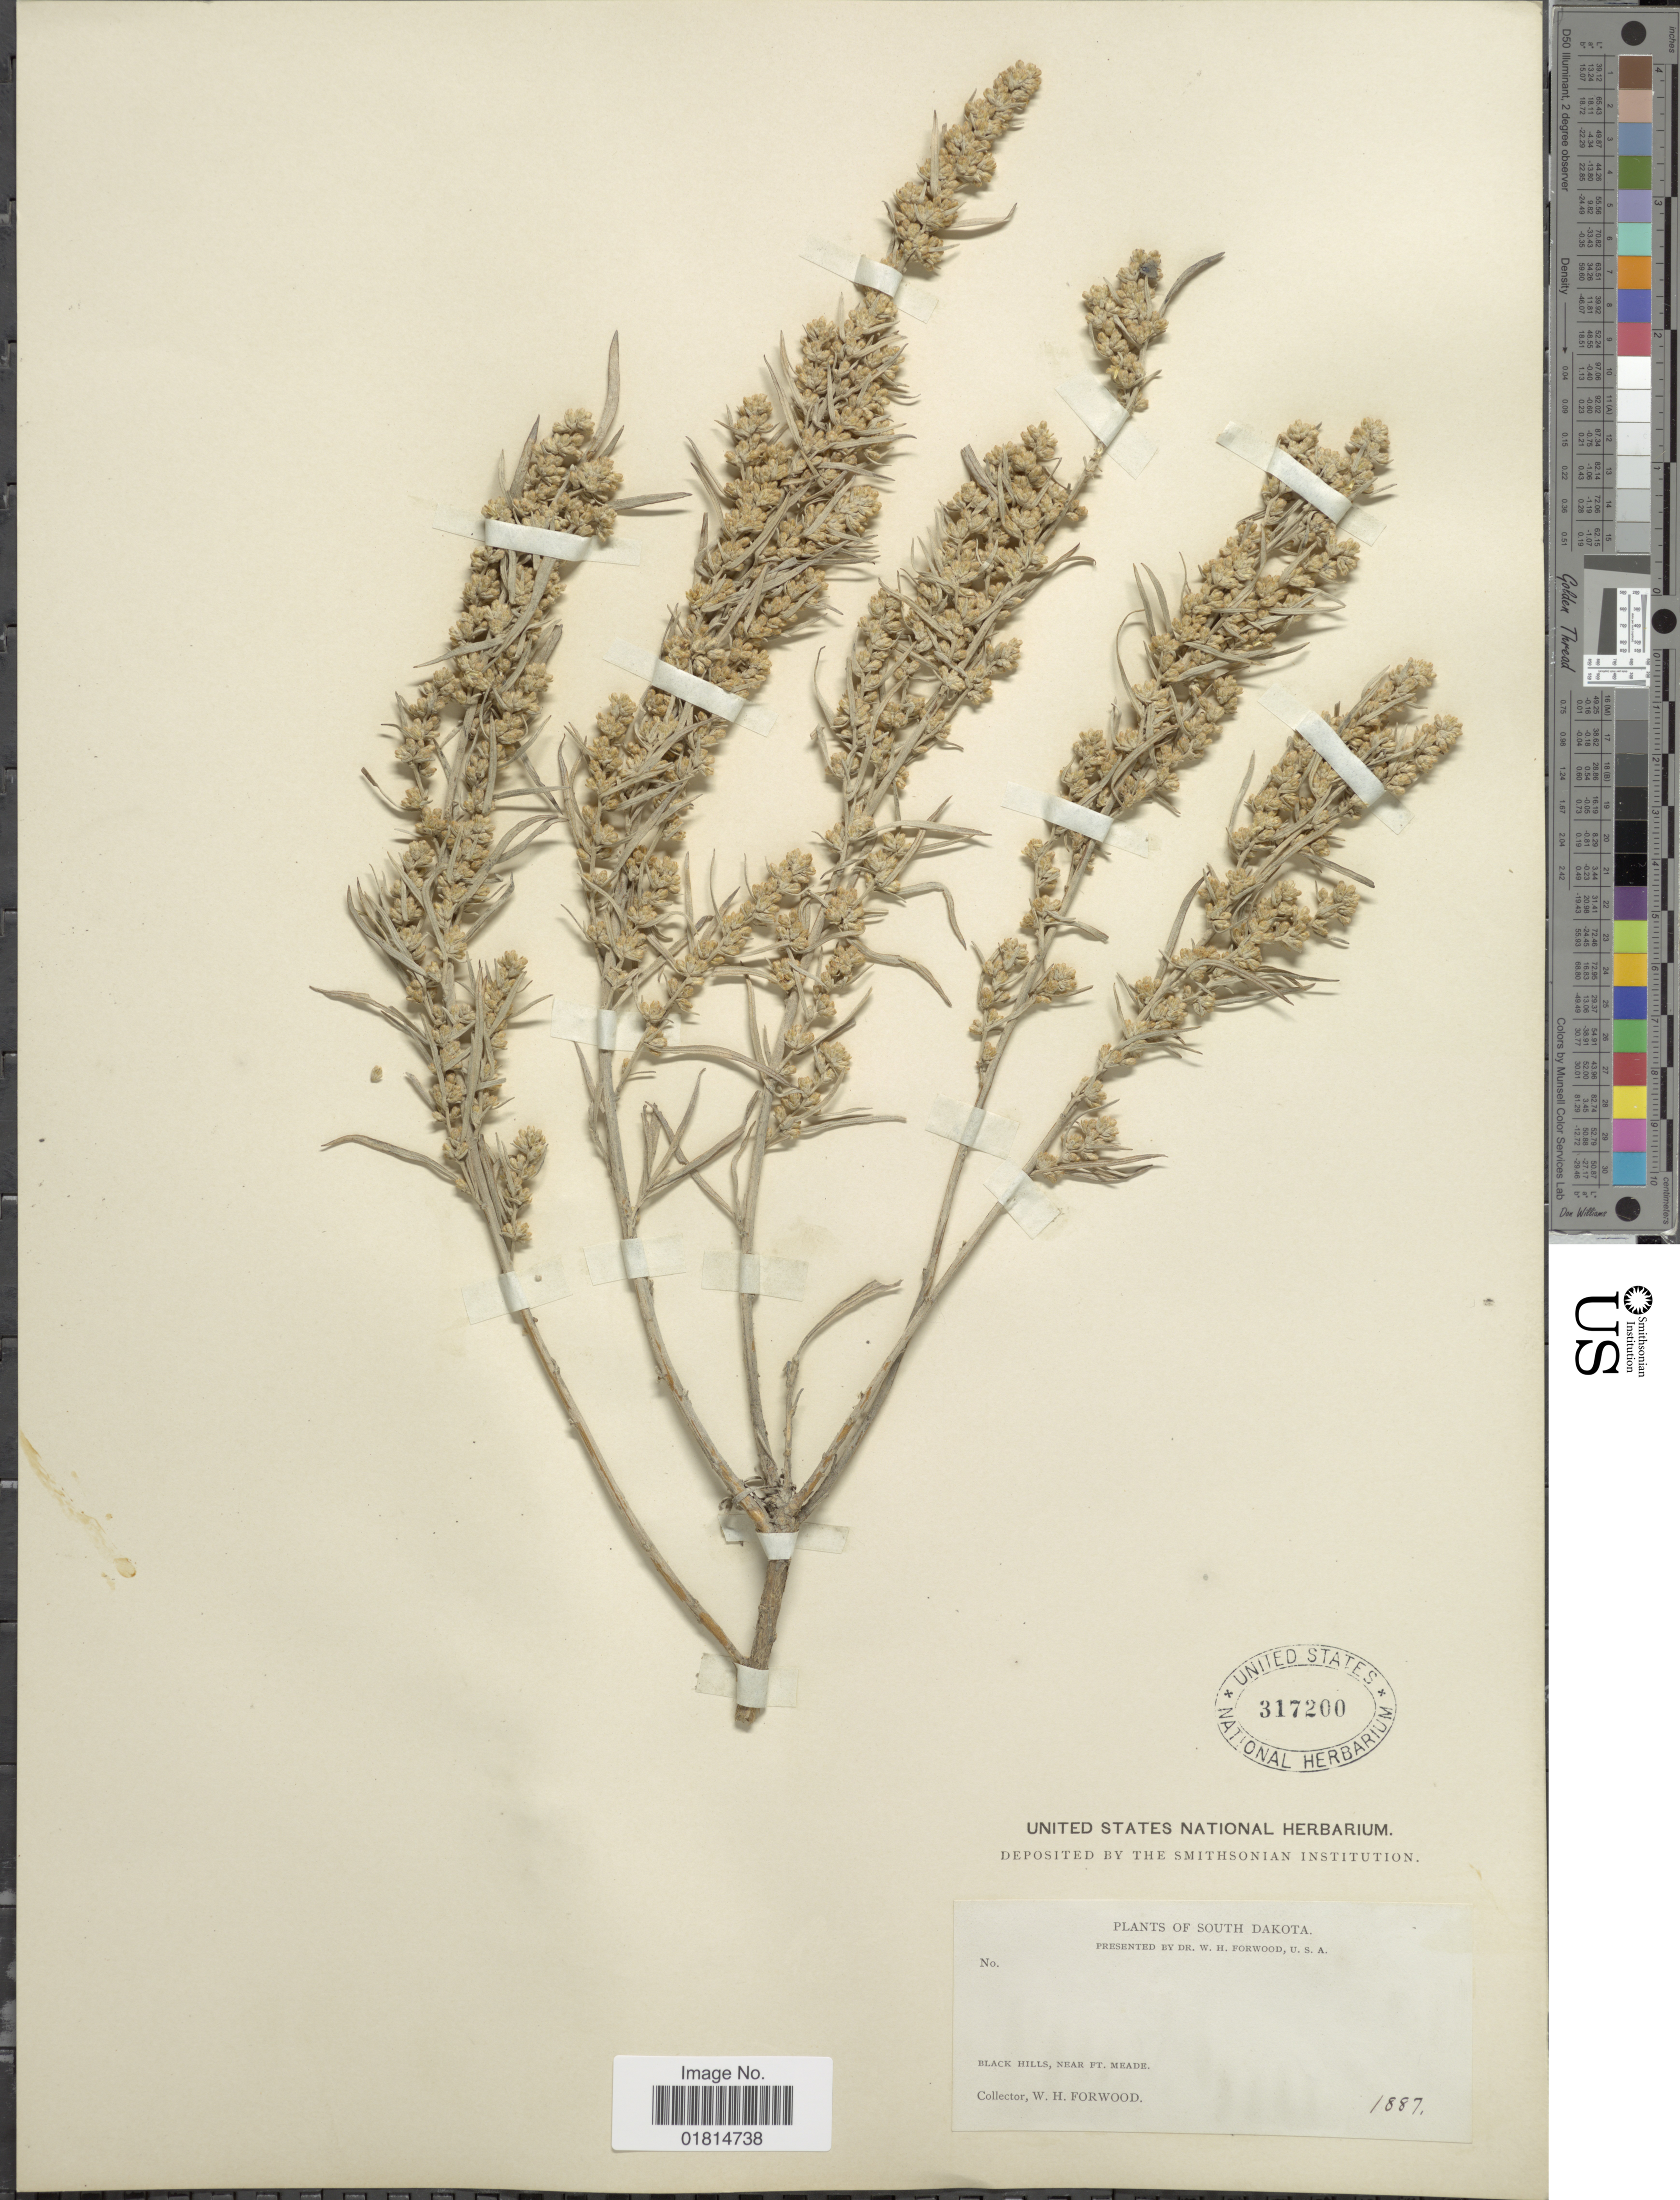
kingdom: Plantae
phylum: Tracheophyta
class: Magnoliopsida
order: Asterales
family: Asteraceae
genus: Artemisia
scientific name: Artemisia cana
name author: Pursh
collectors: W. Forwood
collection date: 1887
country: United States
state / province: South Dakota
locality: Black Hills, near Ft. Meade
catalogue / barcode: US 317200